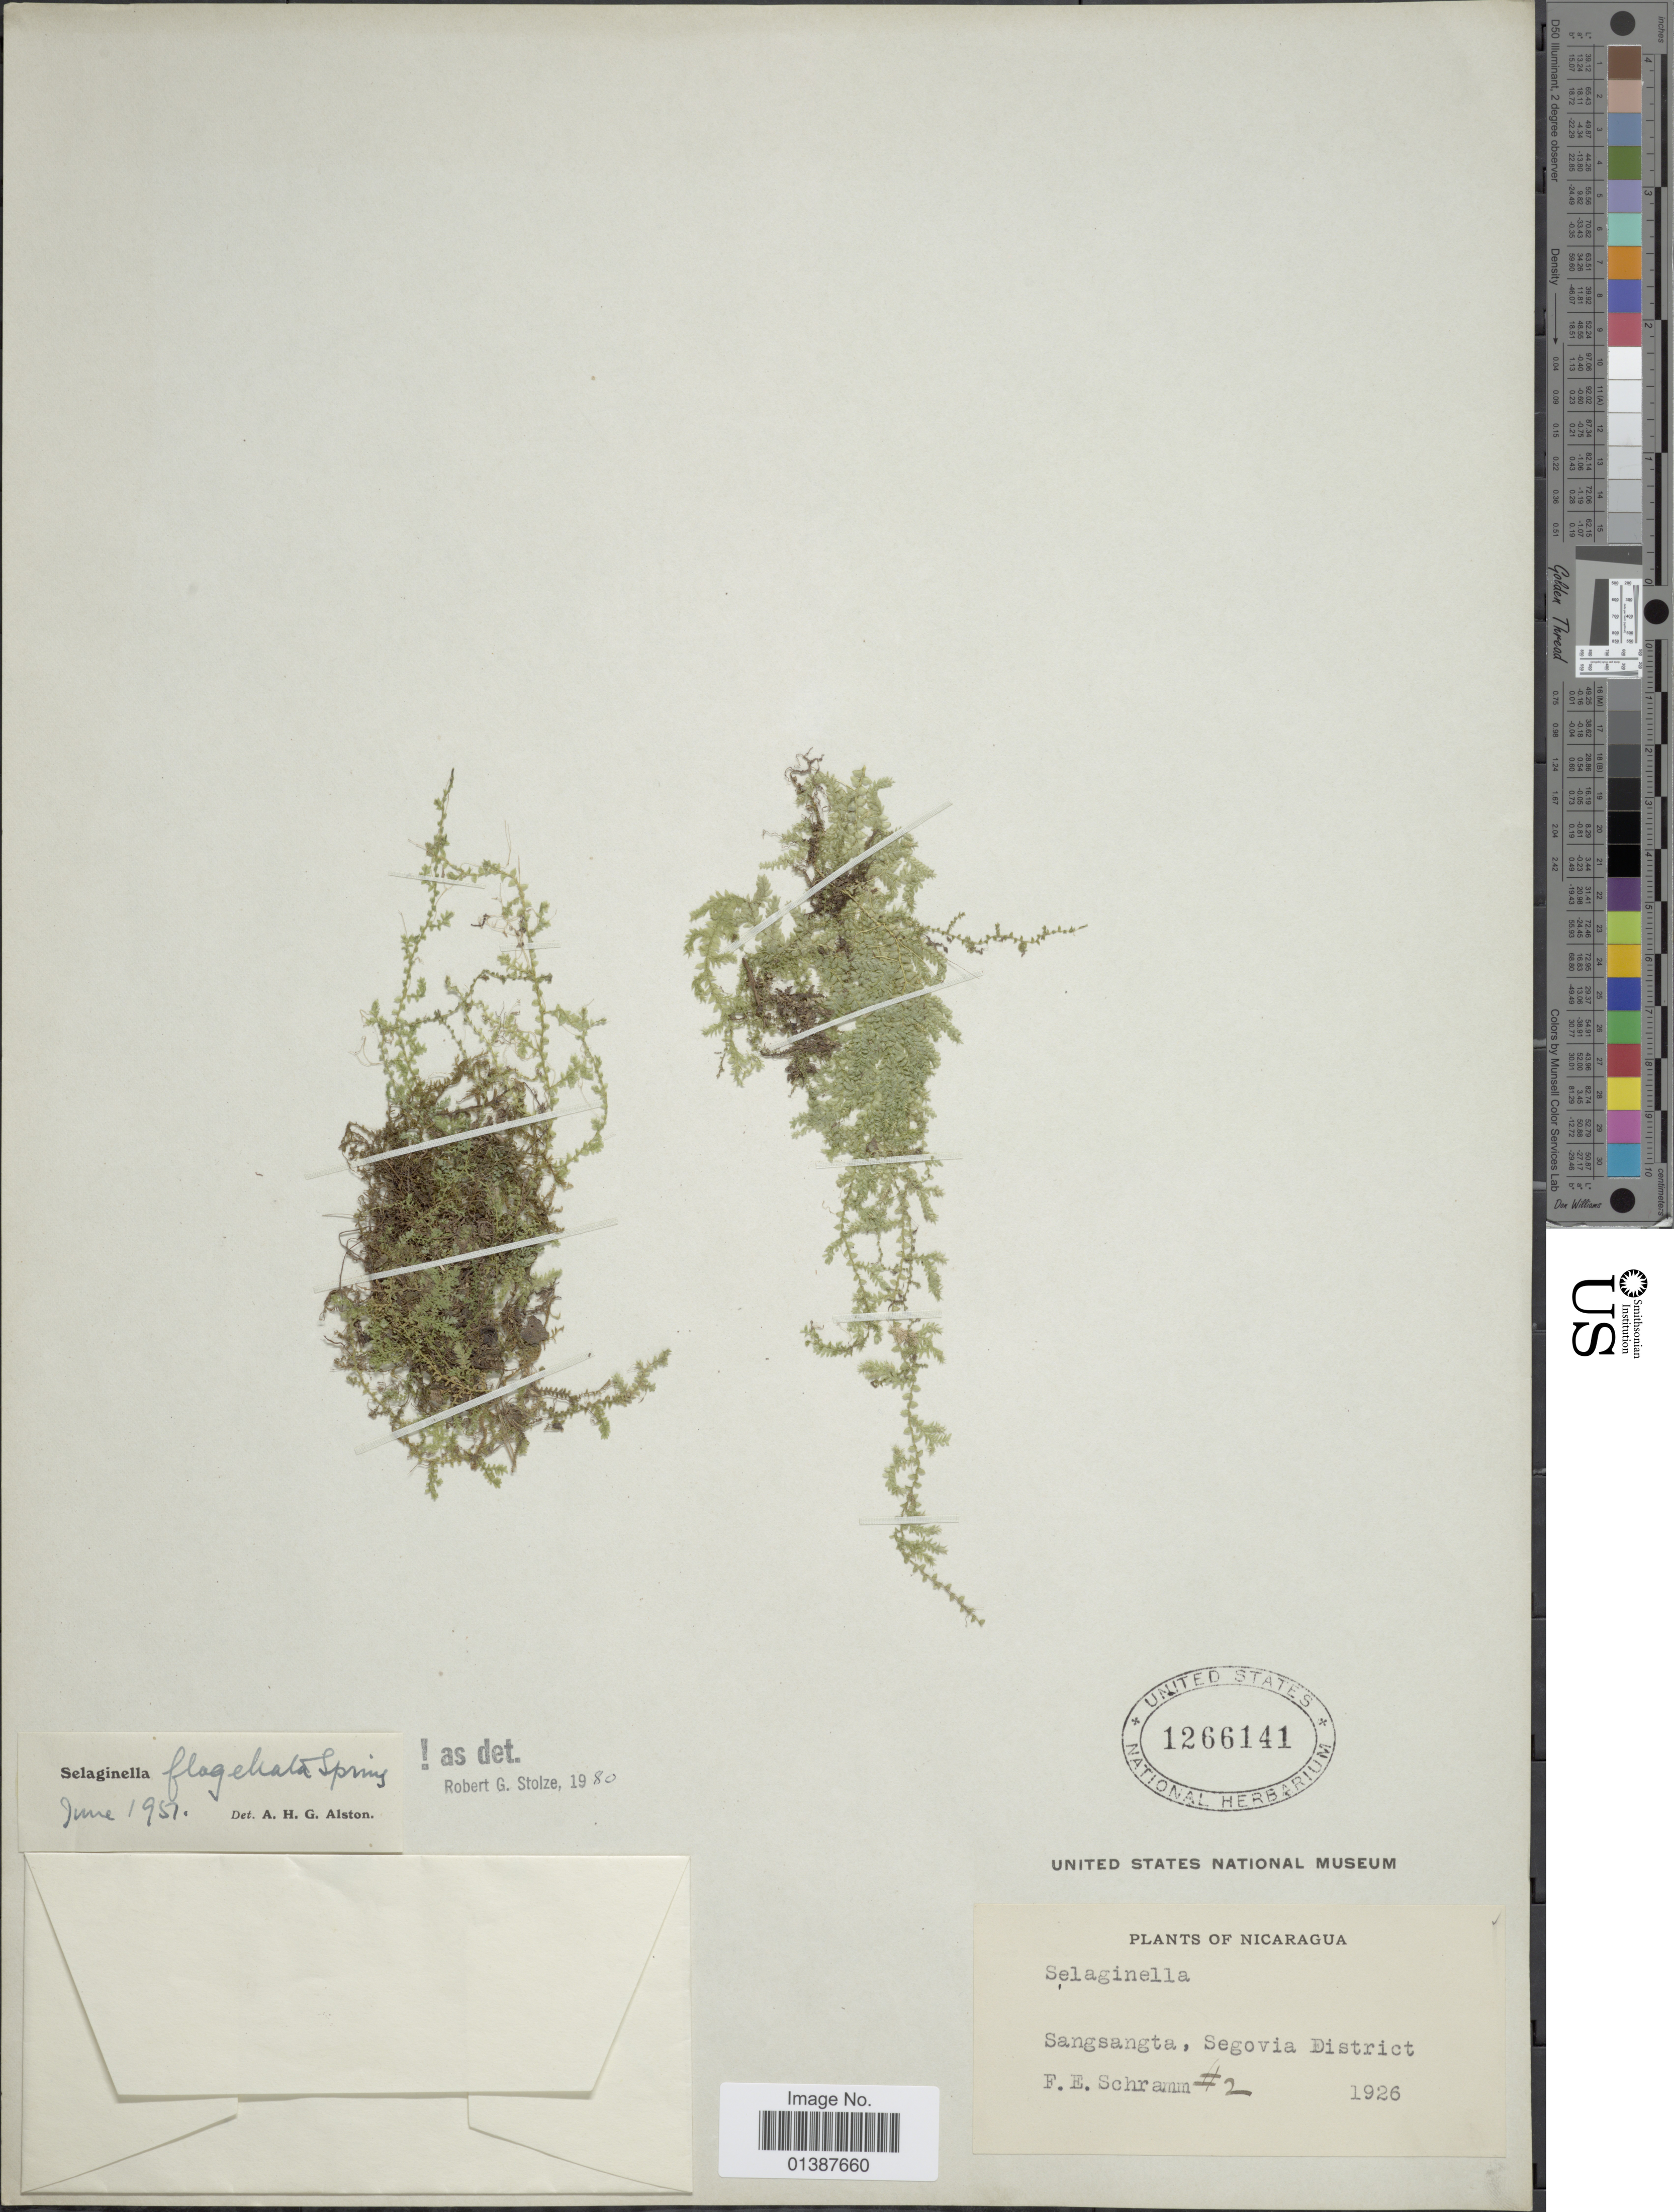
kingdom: Plantae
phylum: Tracheophyta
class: Lycopodiopsida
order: Selaginellales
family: Selaginellaceae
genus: Selaginella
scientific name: Selaginella flagellata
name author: Spring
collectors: F. E. Schramm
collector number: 2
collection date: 1926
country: Nicaragua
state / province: Nueva Segovia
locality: Sangsangsta,Segovia District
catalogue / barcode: US 1266141